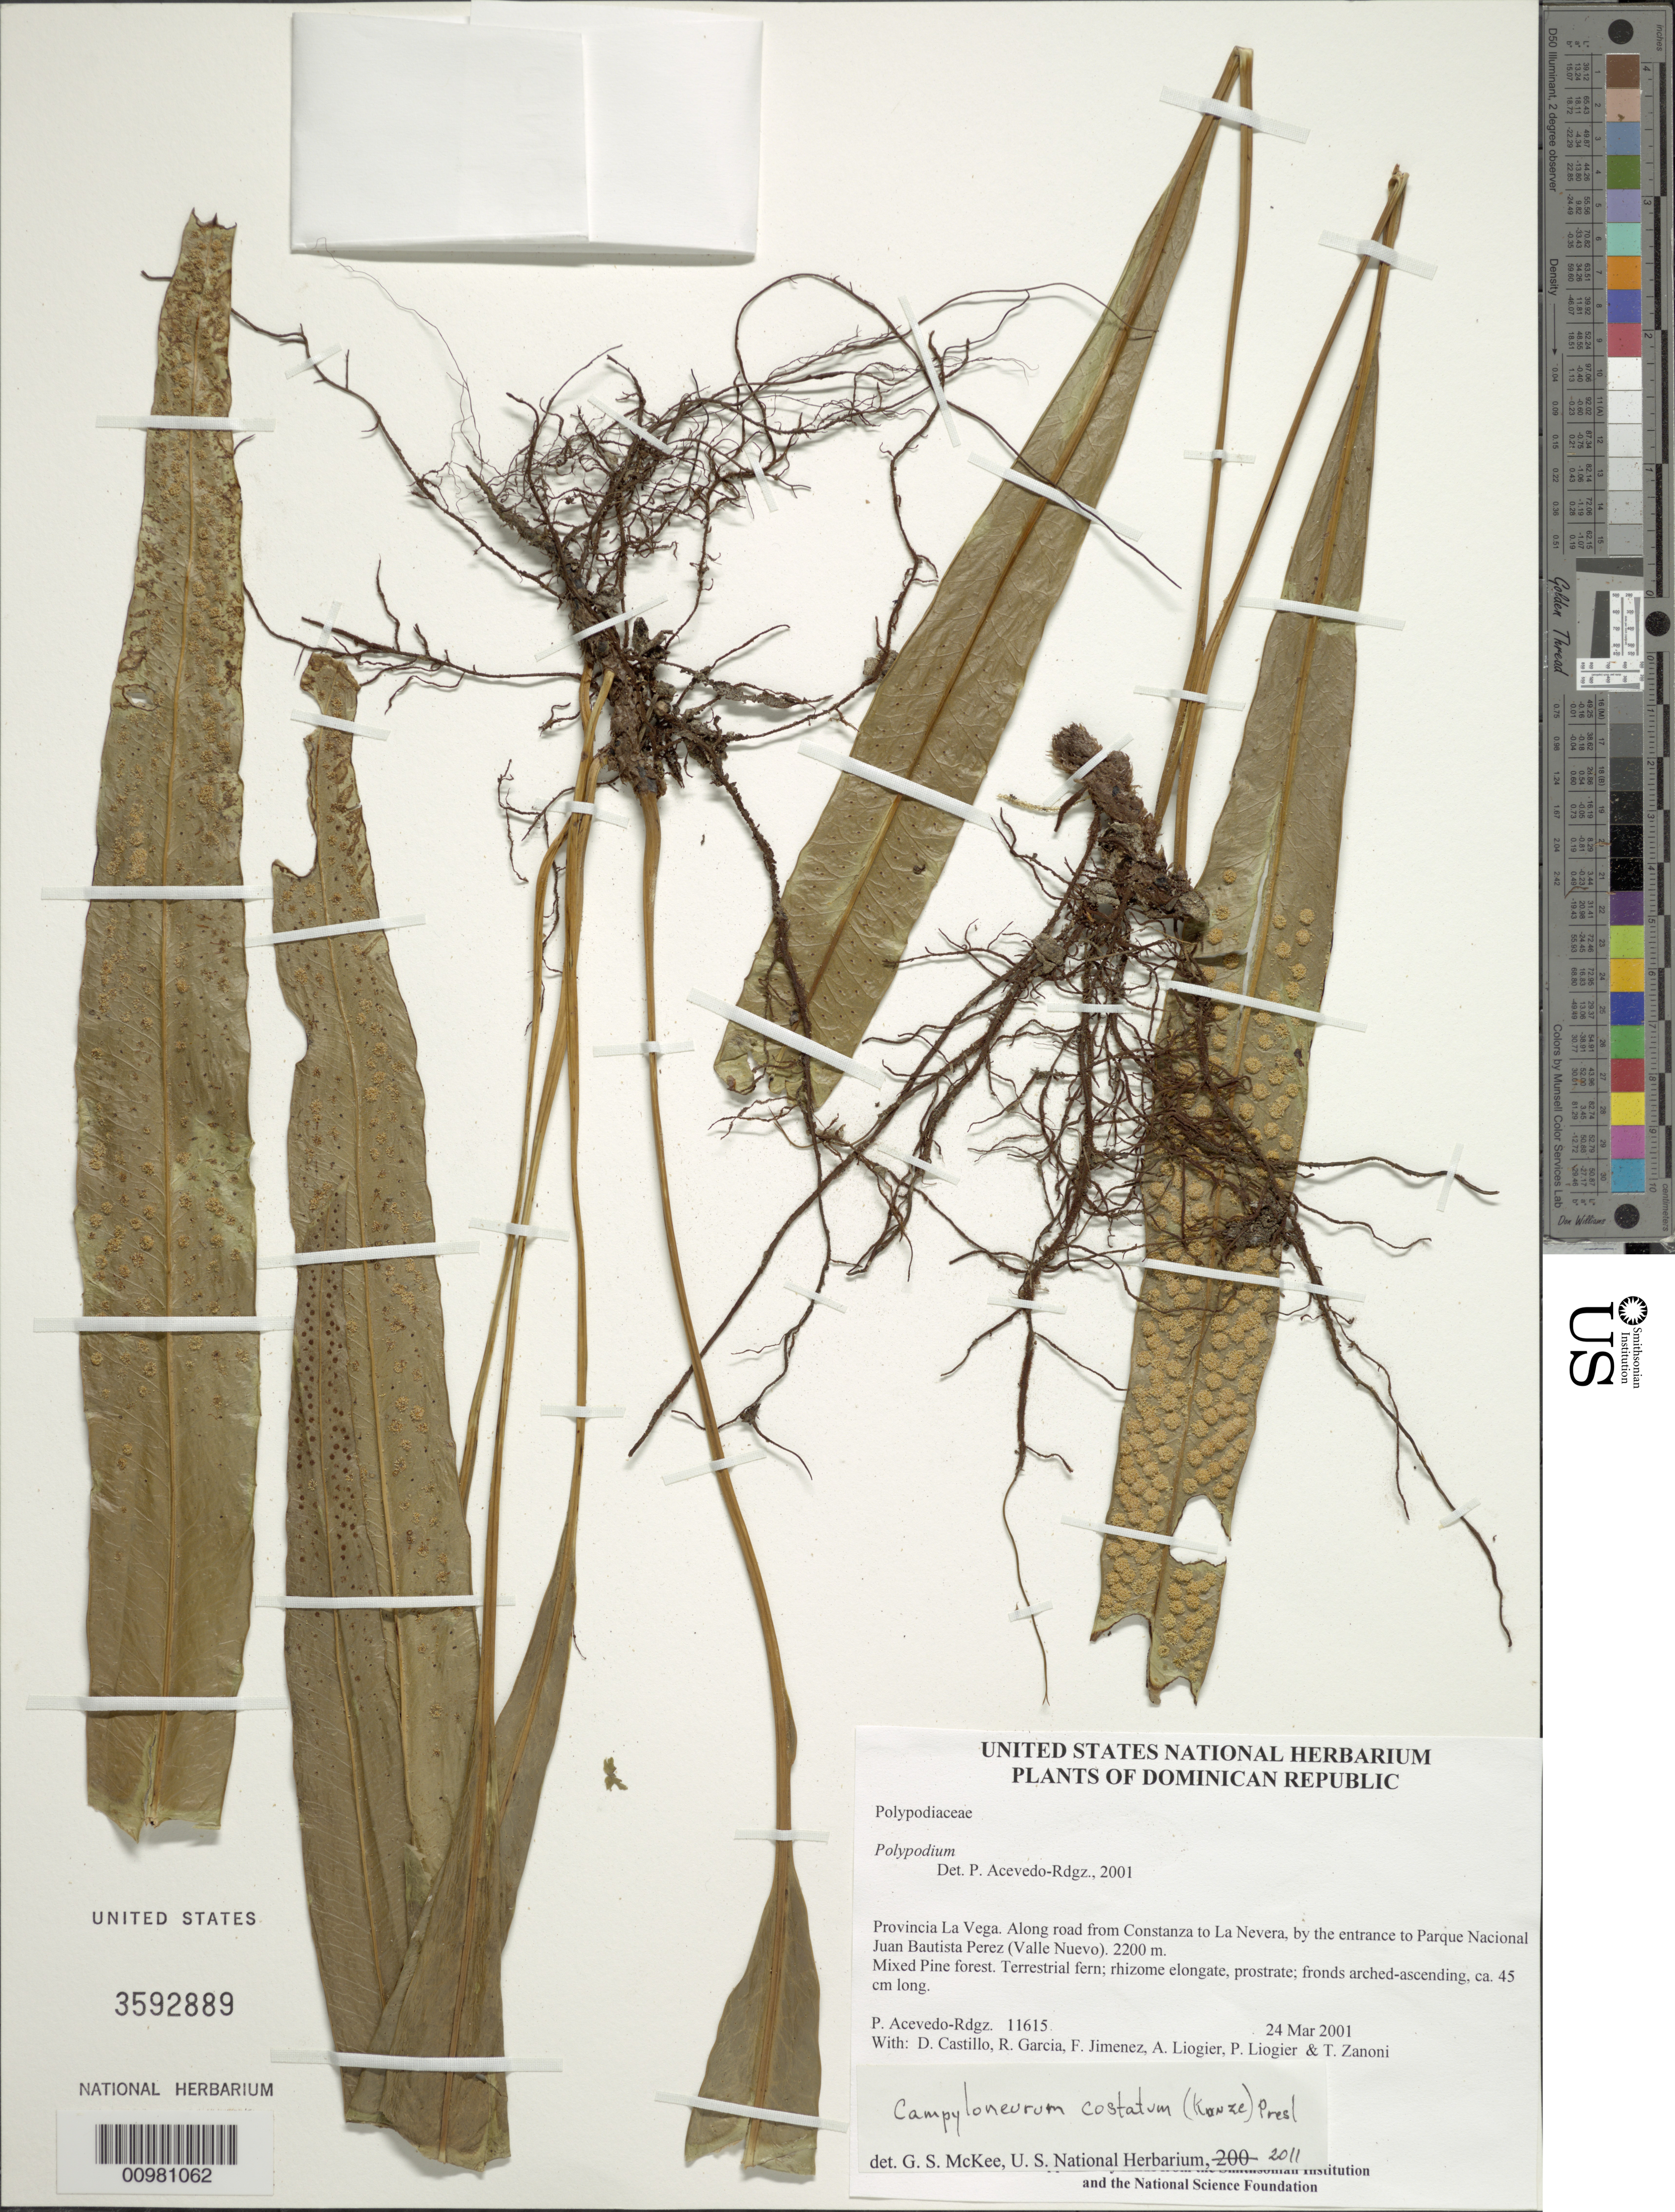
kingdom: Plantae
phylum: Tracheophyta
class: Polypodiopsida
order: Polypodiales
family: Polypodiaceae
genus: Campyloneurum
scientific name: Campyloneurum costatum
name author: (Kunze) C. Presl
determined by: McKee, G. S., (US), NMNH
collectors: P. Acevedo-Rodr., D. Castillo, R. G. García, F. Jimenez, A. H. Liogier, M. P. Liogier & T. A. Zanoni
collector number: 11615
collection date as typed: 24 Mar 2001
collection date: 2001-03-24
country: Dominican Republic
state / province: La Vega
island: Hispaniola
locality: Along road from Constanza to La Nevera, by the entrance to Parque Nacional Juan Bautista Perez (Valle Nuevo).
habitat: Mixed Pine forest.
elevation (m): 2200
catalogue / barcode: US 3592889